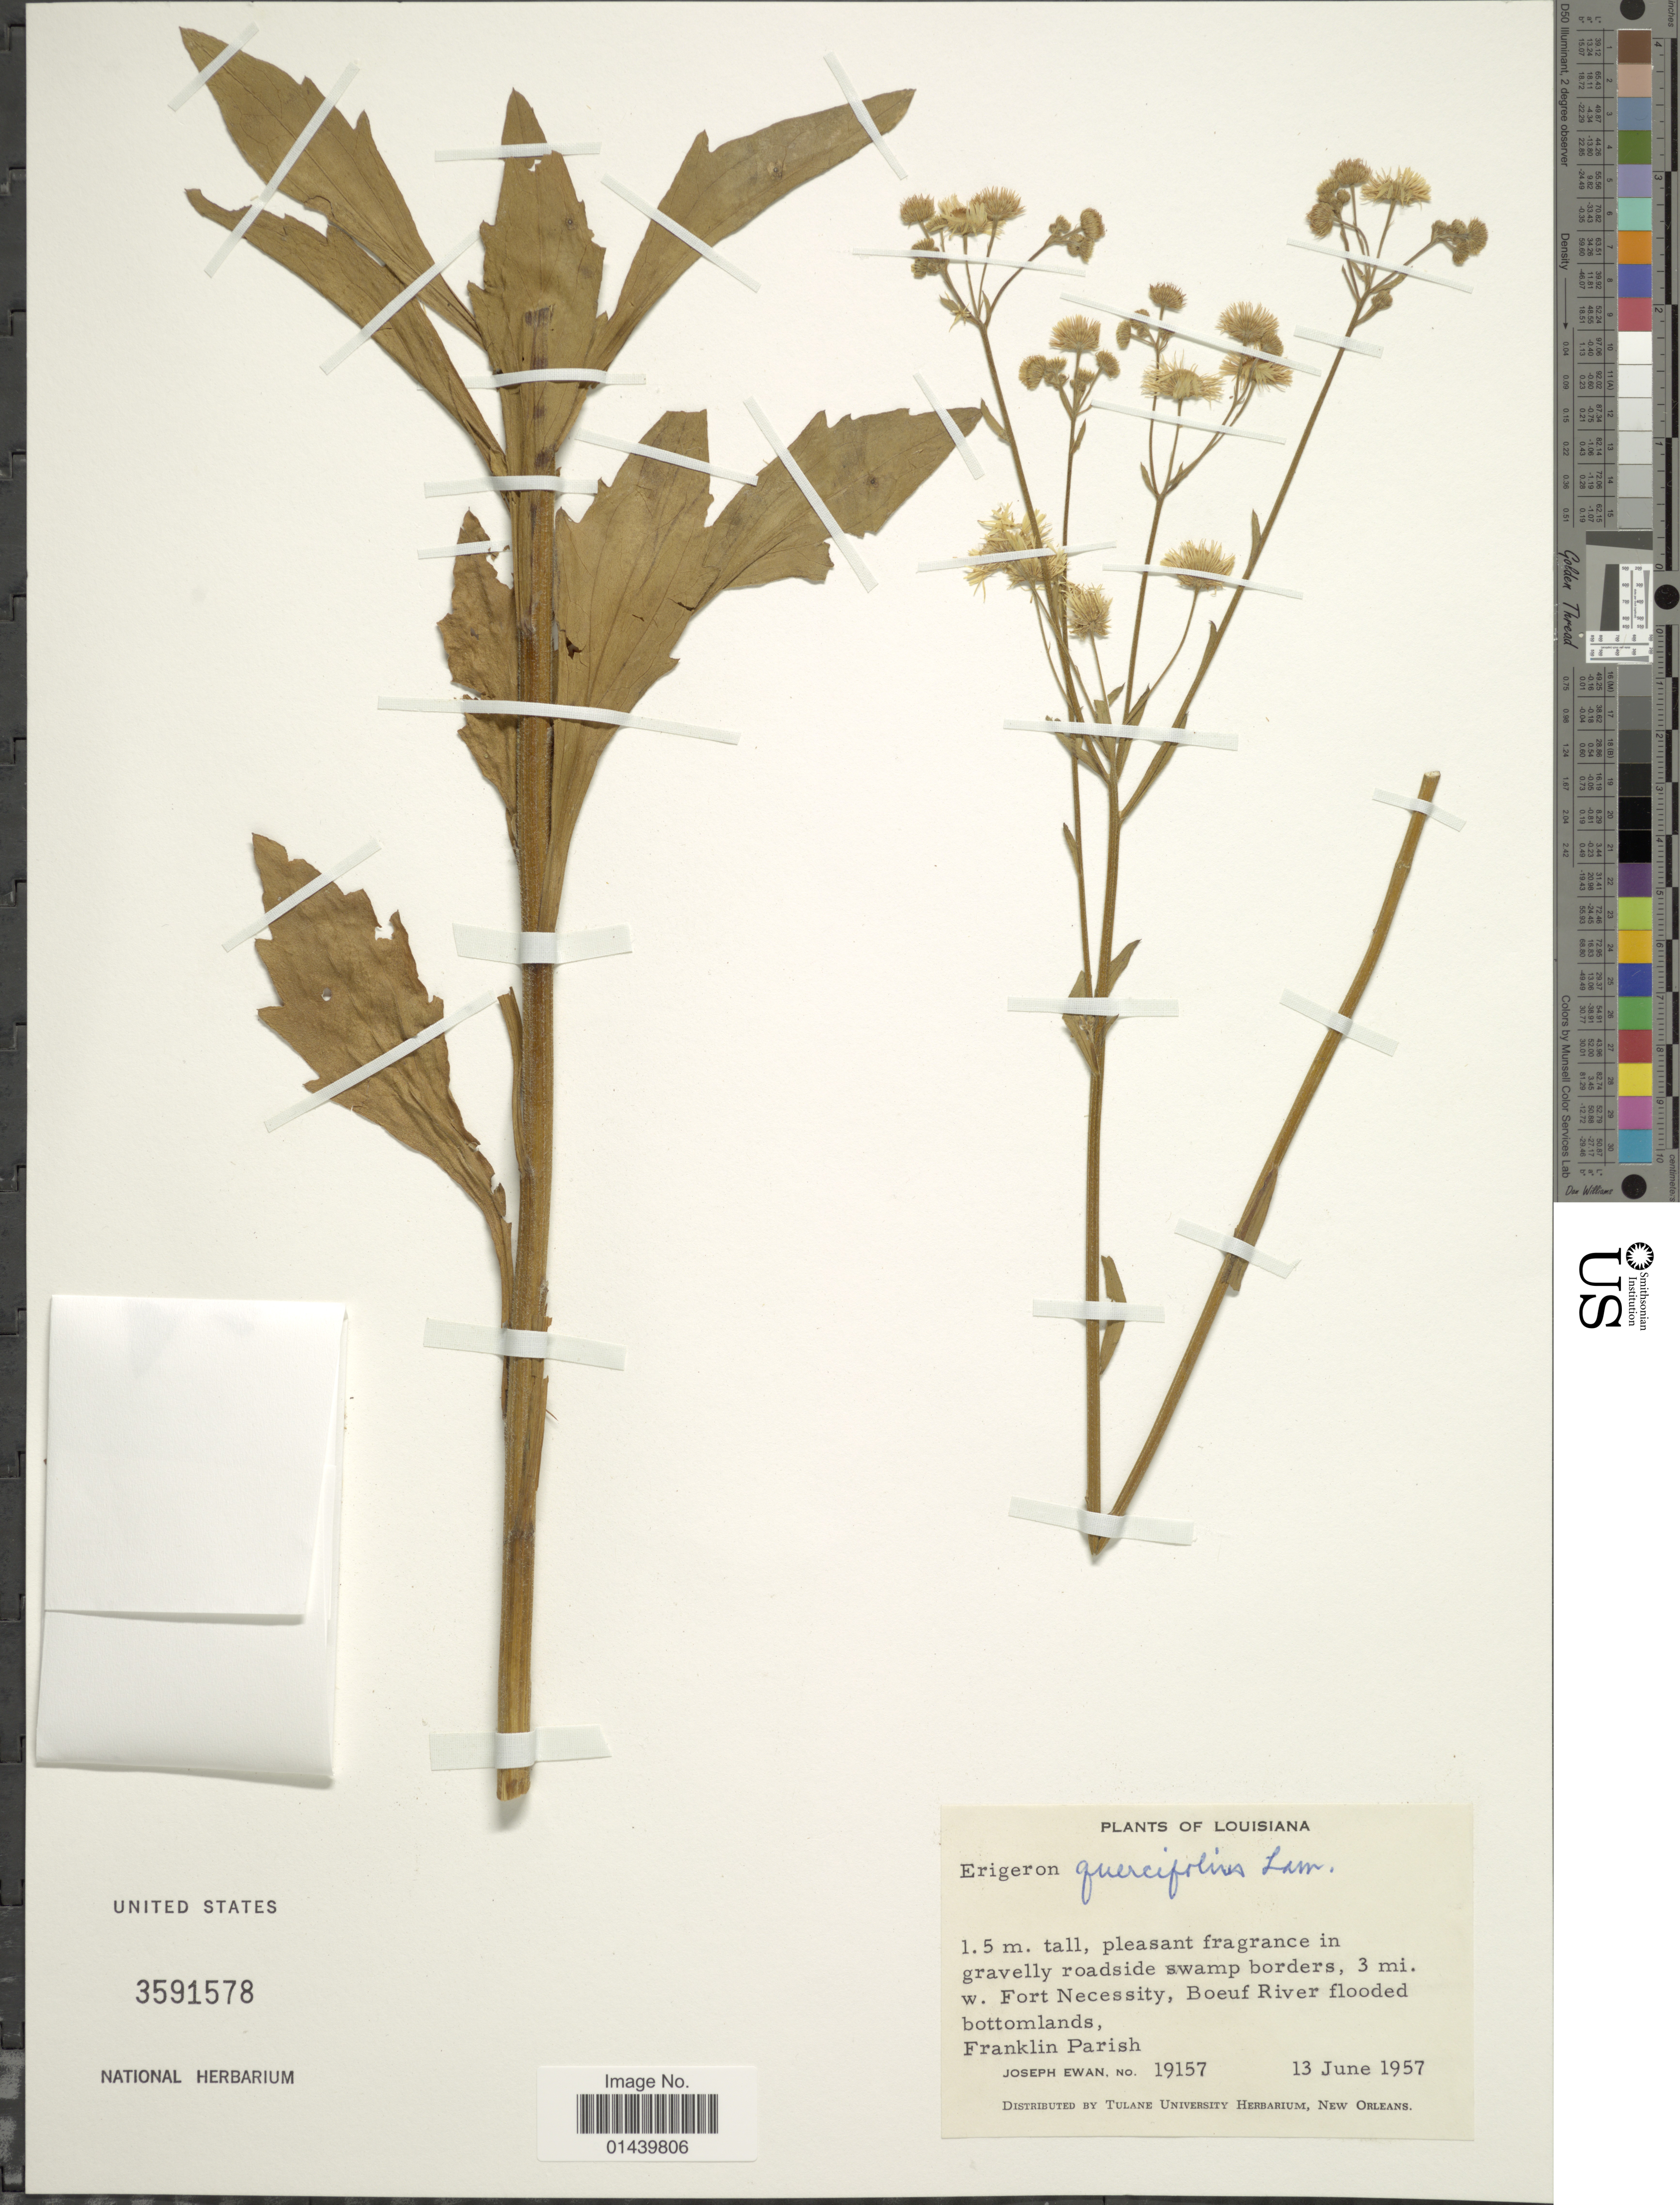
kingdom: Plantae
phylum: Tracheophyta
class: Magnoliopsida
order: Asterales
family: Asteraceae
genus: Erigeron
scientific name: Erigeron quercifolius Lam.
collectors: J. A. Ewan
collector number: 19157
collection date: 1957-06-13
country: United States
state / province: Louisiana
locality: In gravelly roadside swamp borders, 3 mi. w. Fort necessity, Boeuf River flooded bottomlands, Franklin Parish.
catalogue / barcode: US 3591578